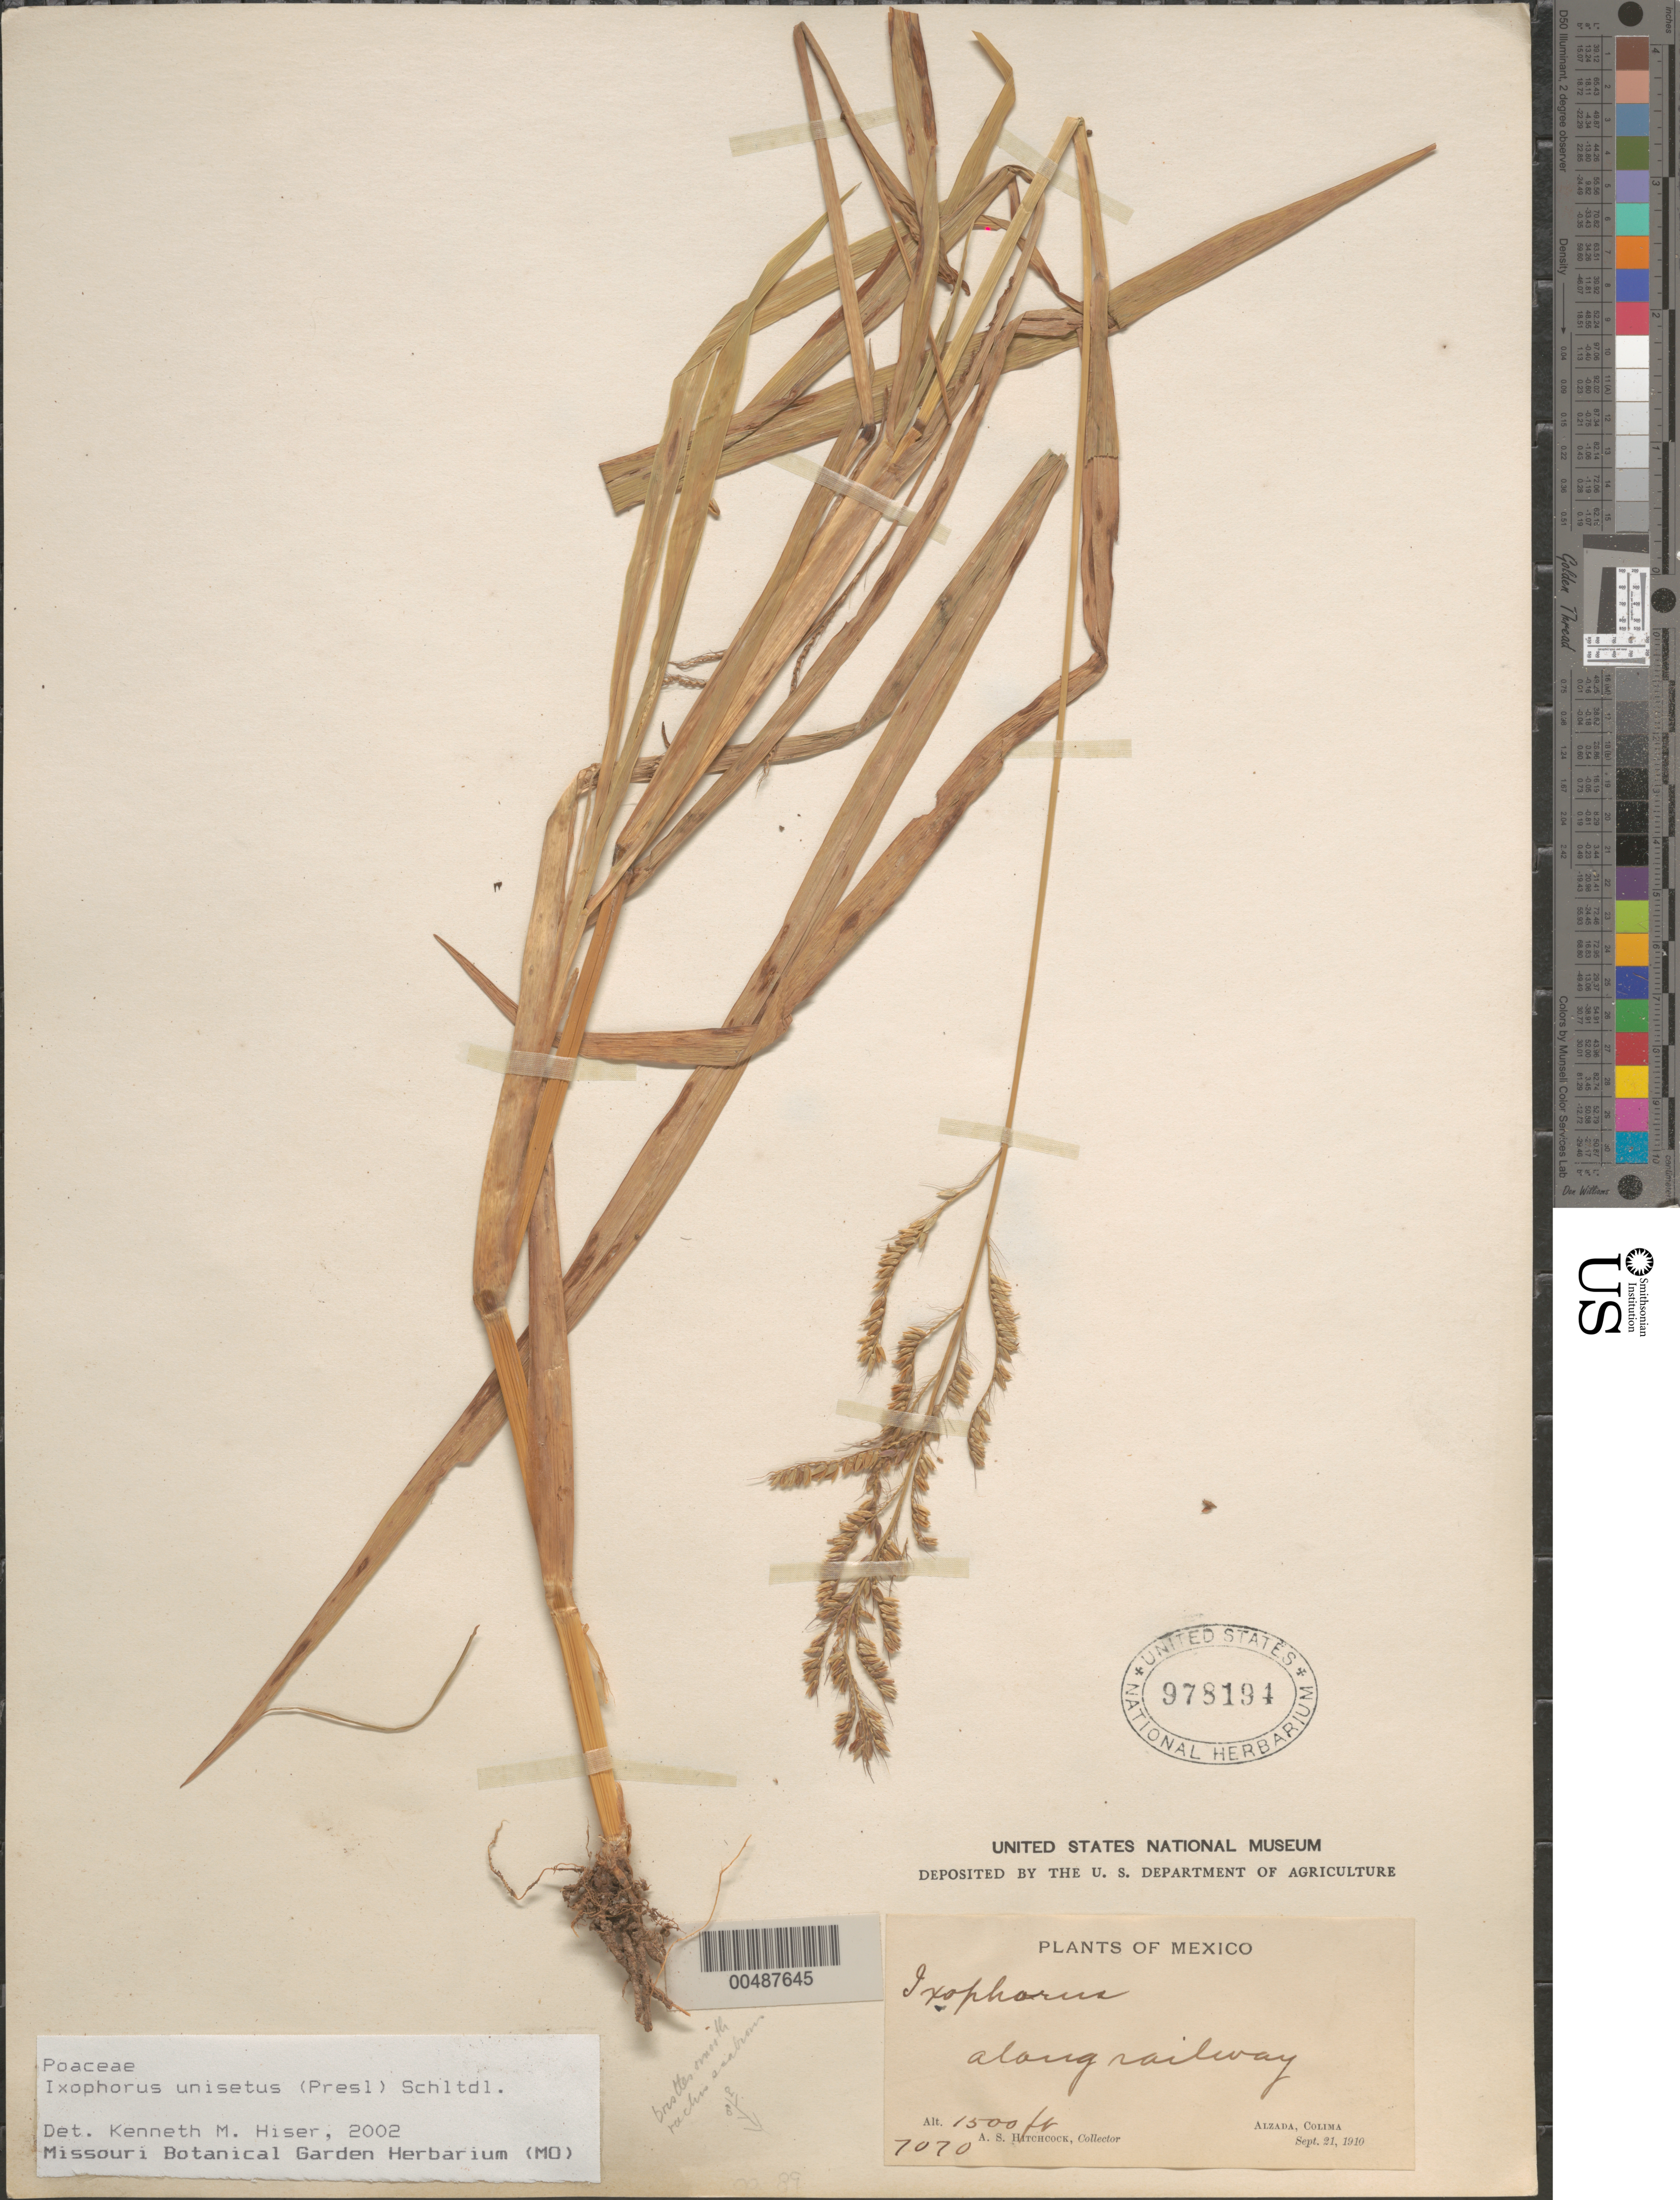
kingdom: Plantae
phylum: Tracheophyta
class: Liliopsida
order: Poales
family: Poaceae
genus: Ixophorus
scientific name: Ixophorus unisetus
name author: (J. Presl) Schltdl.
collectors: A. S. Hitchcock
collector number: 7070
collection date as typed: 21 Sep 1910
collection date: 1910-09-21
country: Mexico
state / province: Colima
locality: Alzada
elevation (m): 457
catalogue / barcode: US 978194